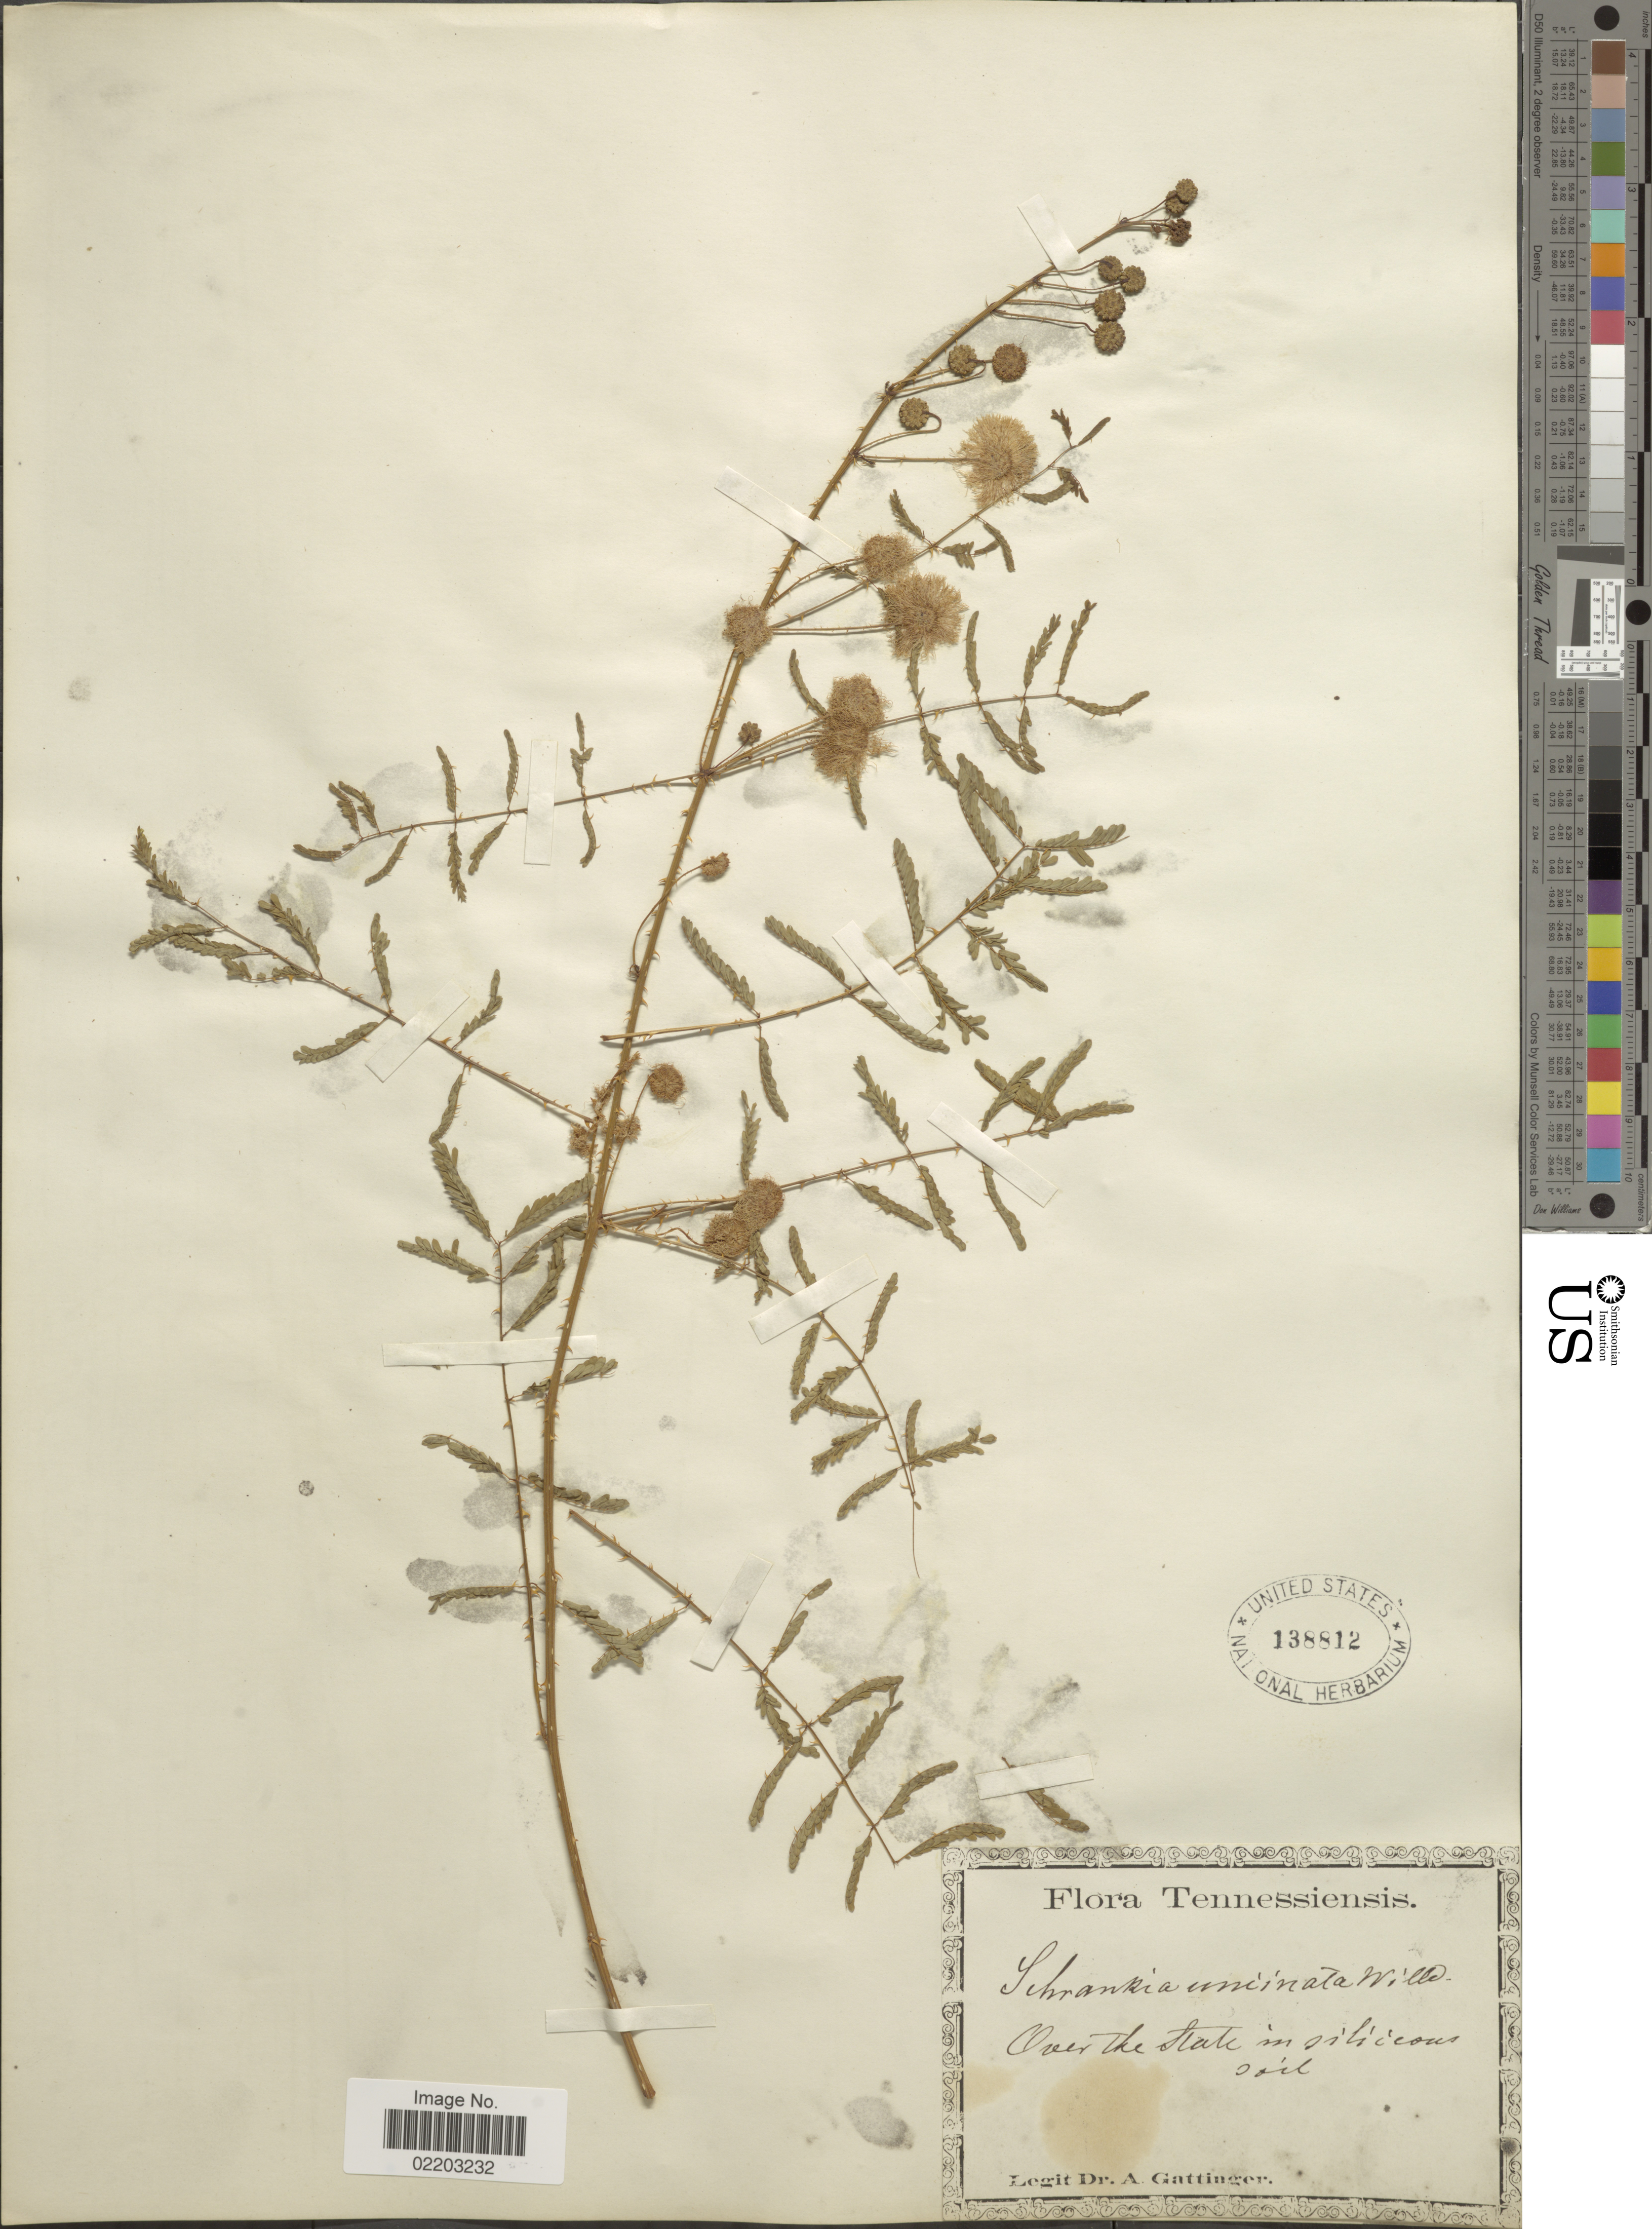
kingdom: Plantae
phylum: Tracheophyta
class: Magnoliopsida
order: Fabales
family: Fabaceae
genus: Mimosa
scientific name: Mimosa microphylla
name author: Dryand.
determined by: Strong, M. T., (US), Smithsonian Institution - National Museum of Natural History (UNITED STATES)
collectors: A. Gattinger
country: United States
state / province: Tennessee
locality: Over the state in silicous soil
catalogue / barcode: US 138812